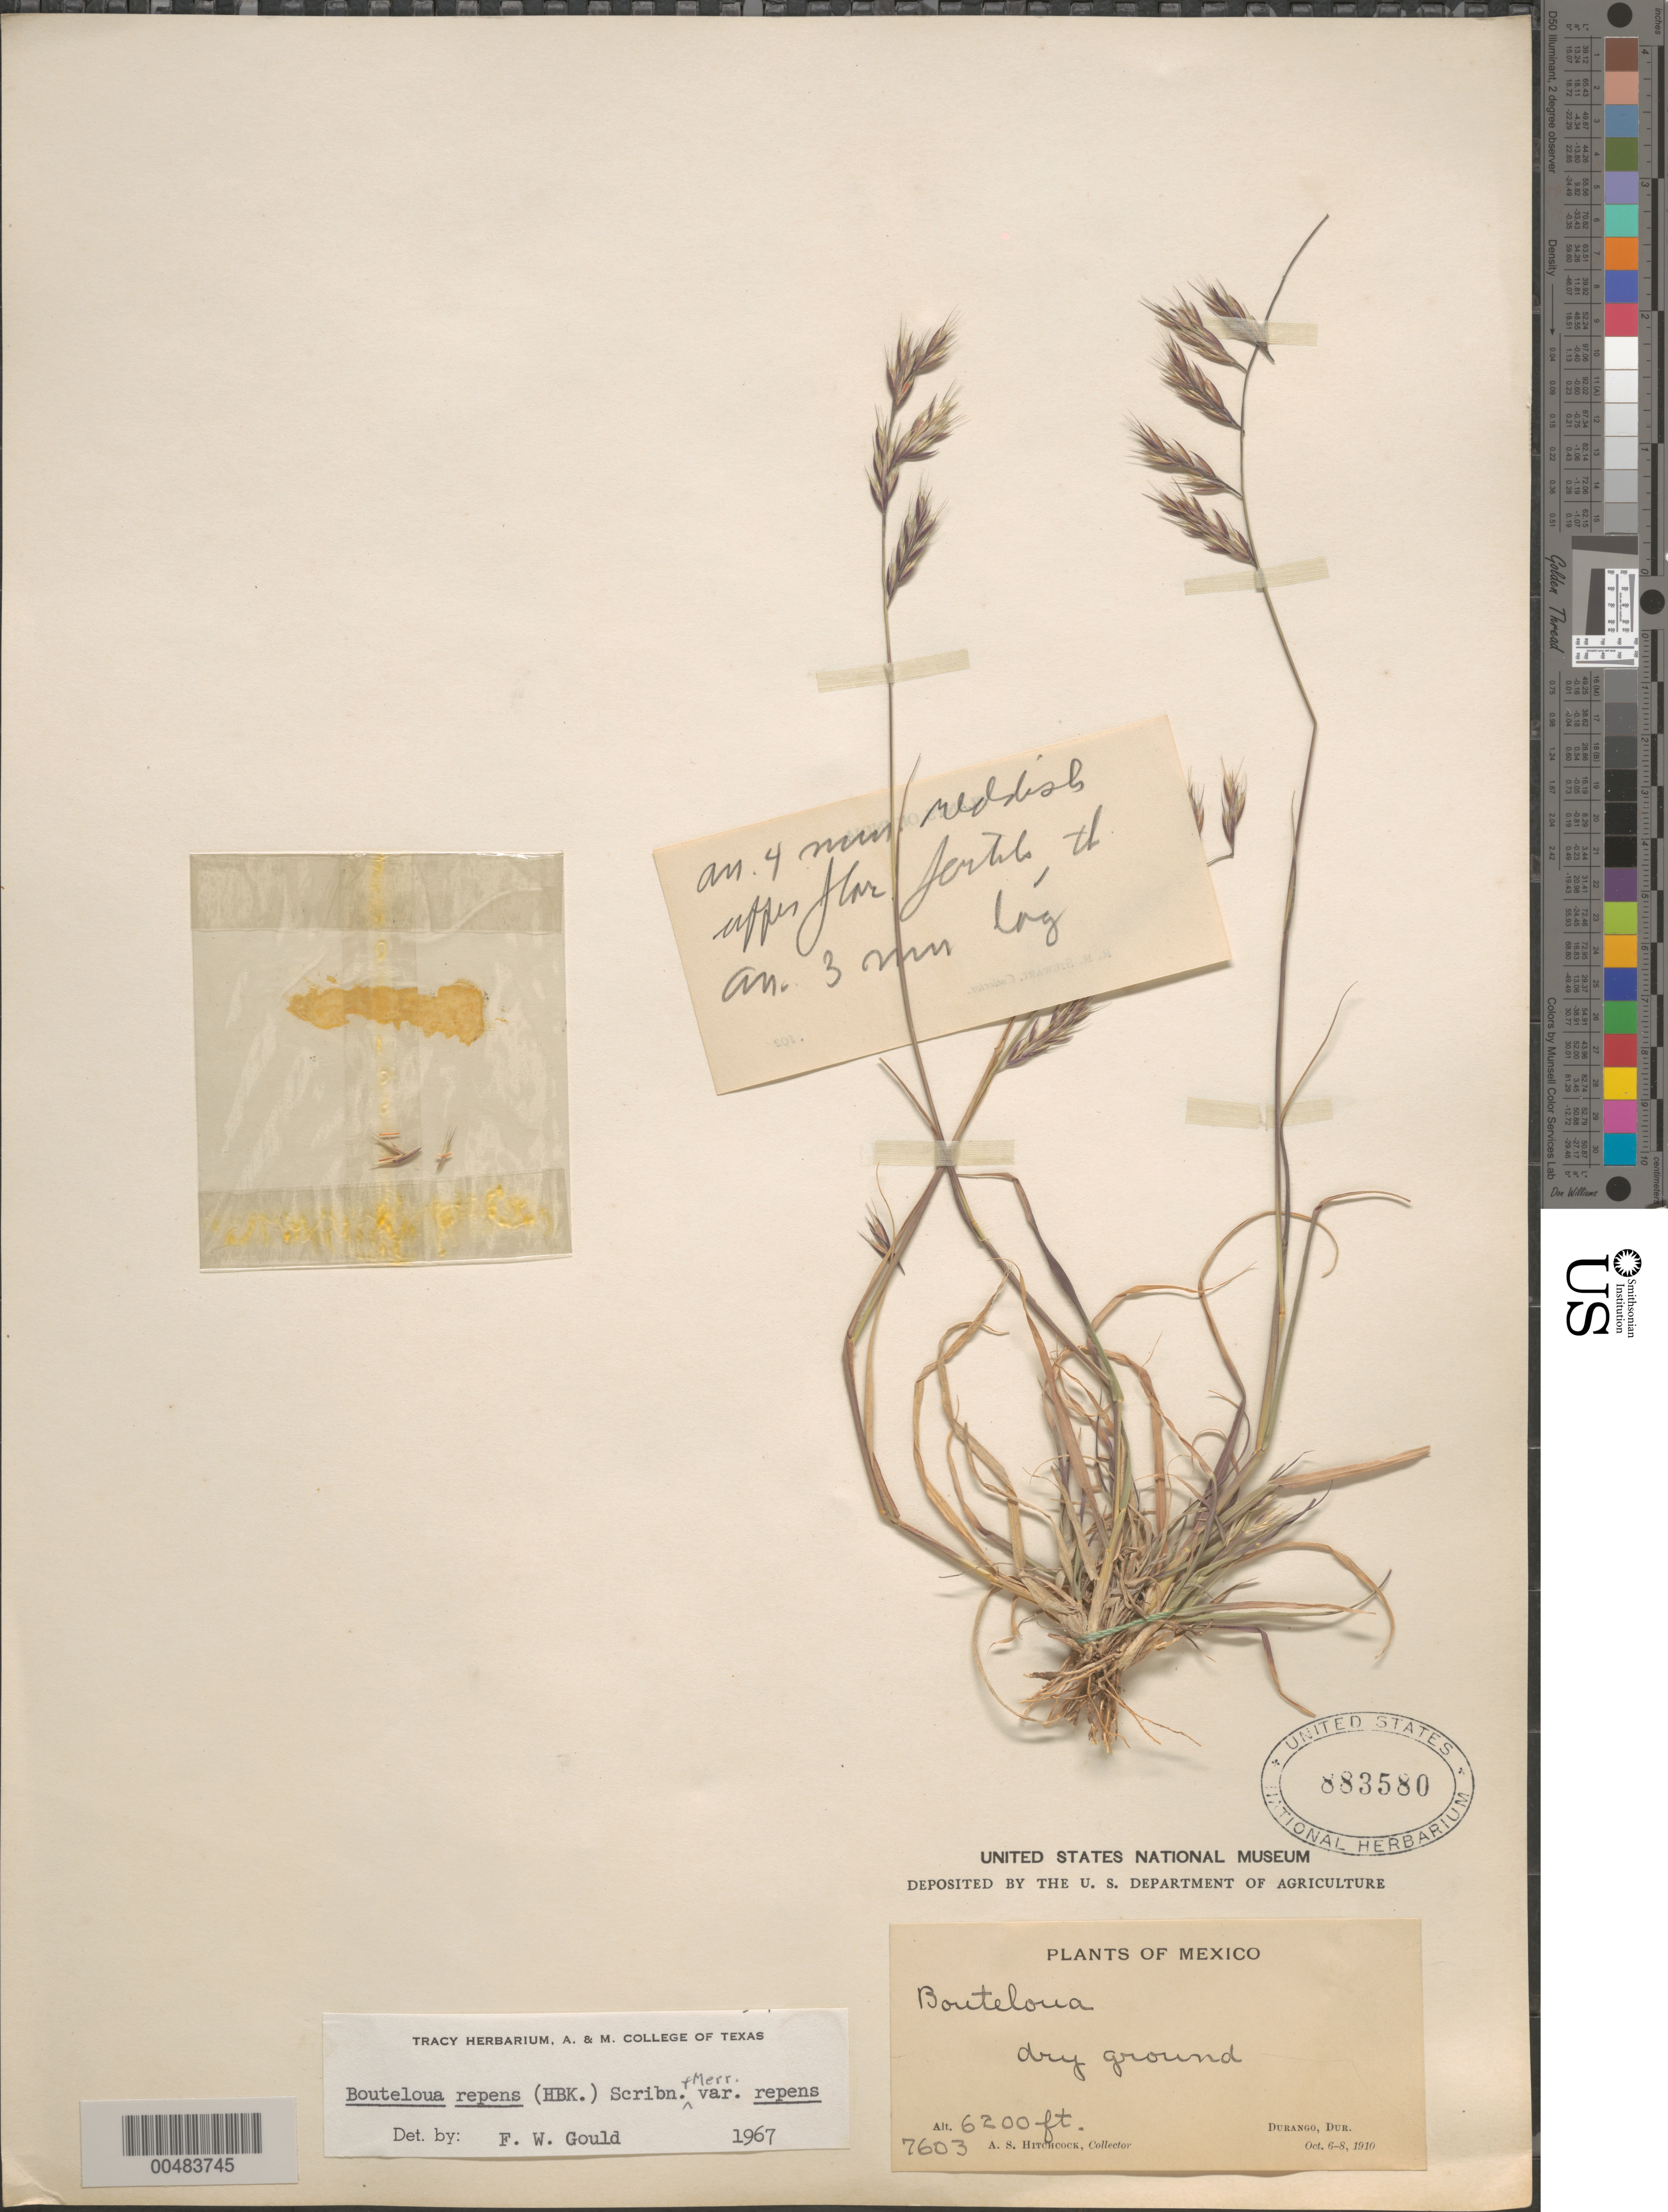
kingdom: Plantae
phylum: Tracheophyta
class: Liliopsida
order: Poales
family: Poaceae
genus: Bouteloua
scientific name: Bouteloua repens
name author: (Kunth) Scribn. & Merr.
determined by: Gould, F. W.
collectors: A. S. Hitchcock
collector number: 7603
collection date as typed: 6 Oct 1910 to 8 Oct 1910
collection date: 1910-10-06/1910-10-08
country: Mexico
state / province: Durango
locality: Durango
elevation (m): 1890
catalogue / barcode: US 883580